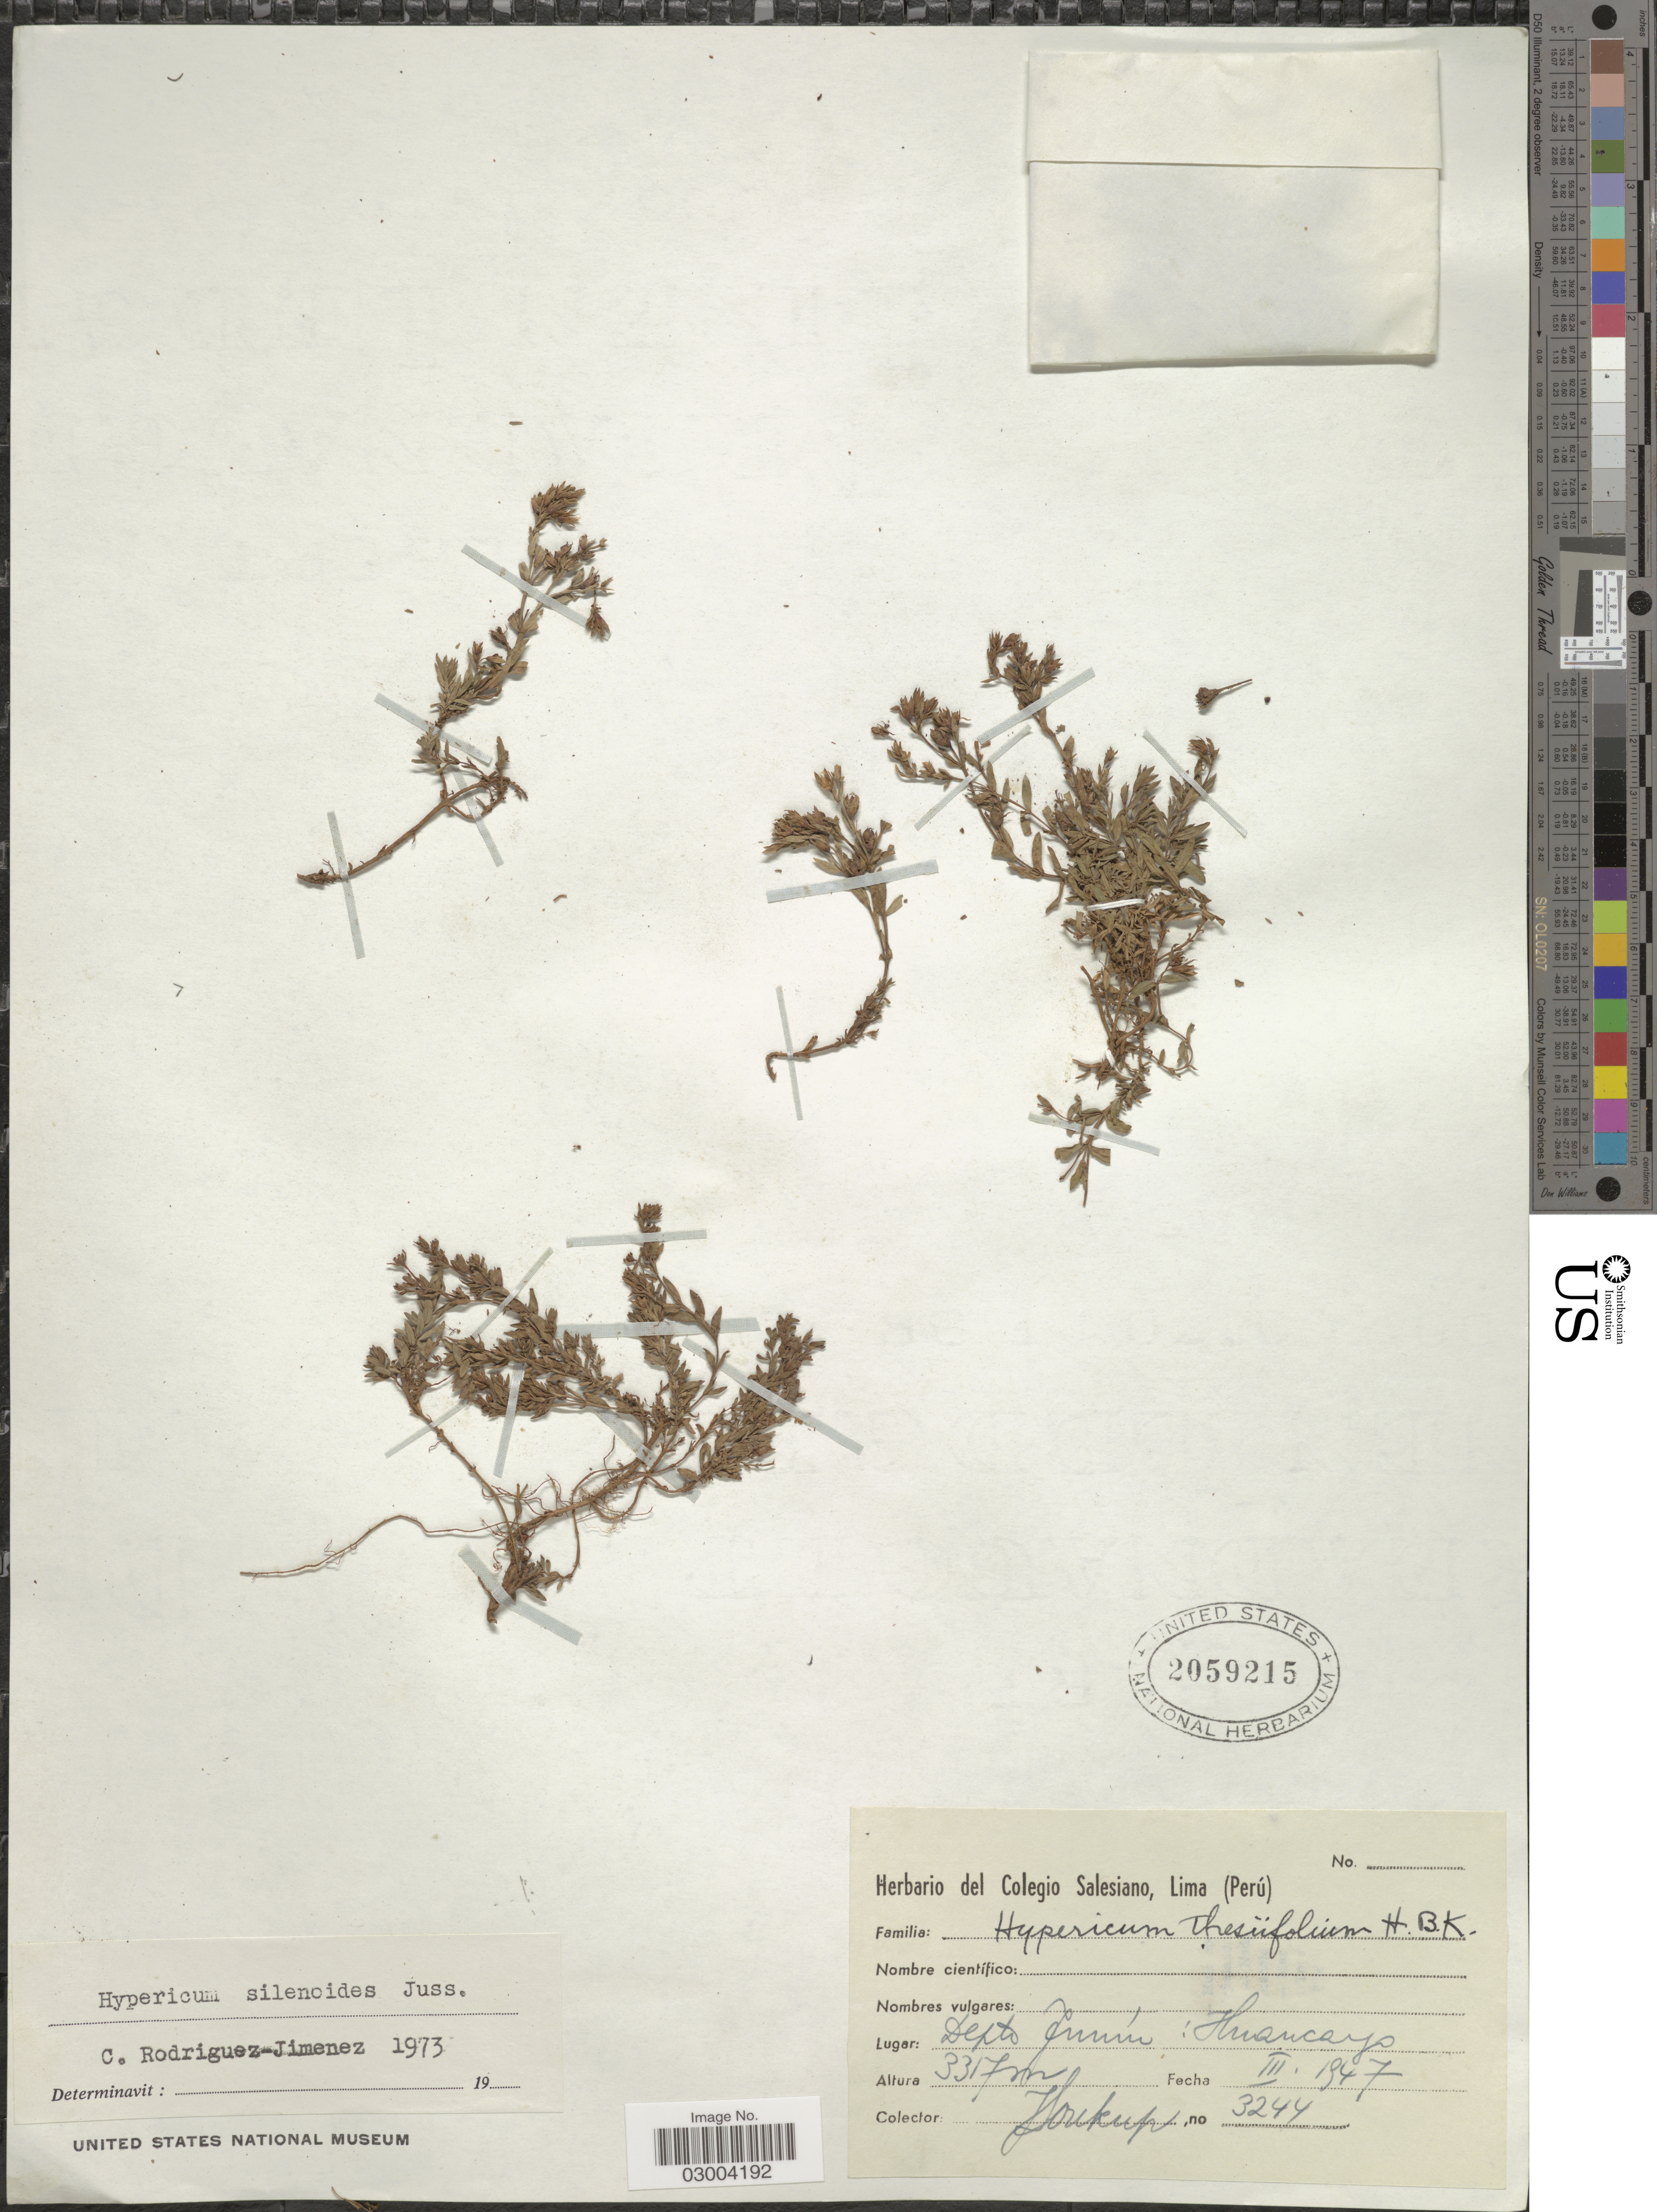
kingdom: Plantae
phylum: Tracheophyta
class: Magnoliopsida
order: Malpighiales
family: Hypericaceae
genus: Hypericum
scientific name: Hypericum silenoides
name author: Juss.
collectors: J. Soukup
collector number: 3244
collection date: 1947-03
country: Peru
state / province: Junín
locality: Depto. Junín: Huancayo.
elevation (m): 3317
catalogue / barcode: US 2059215